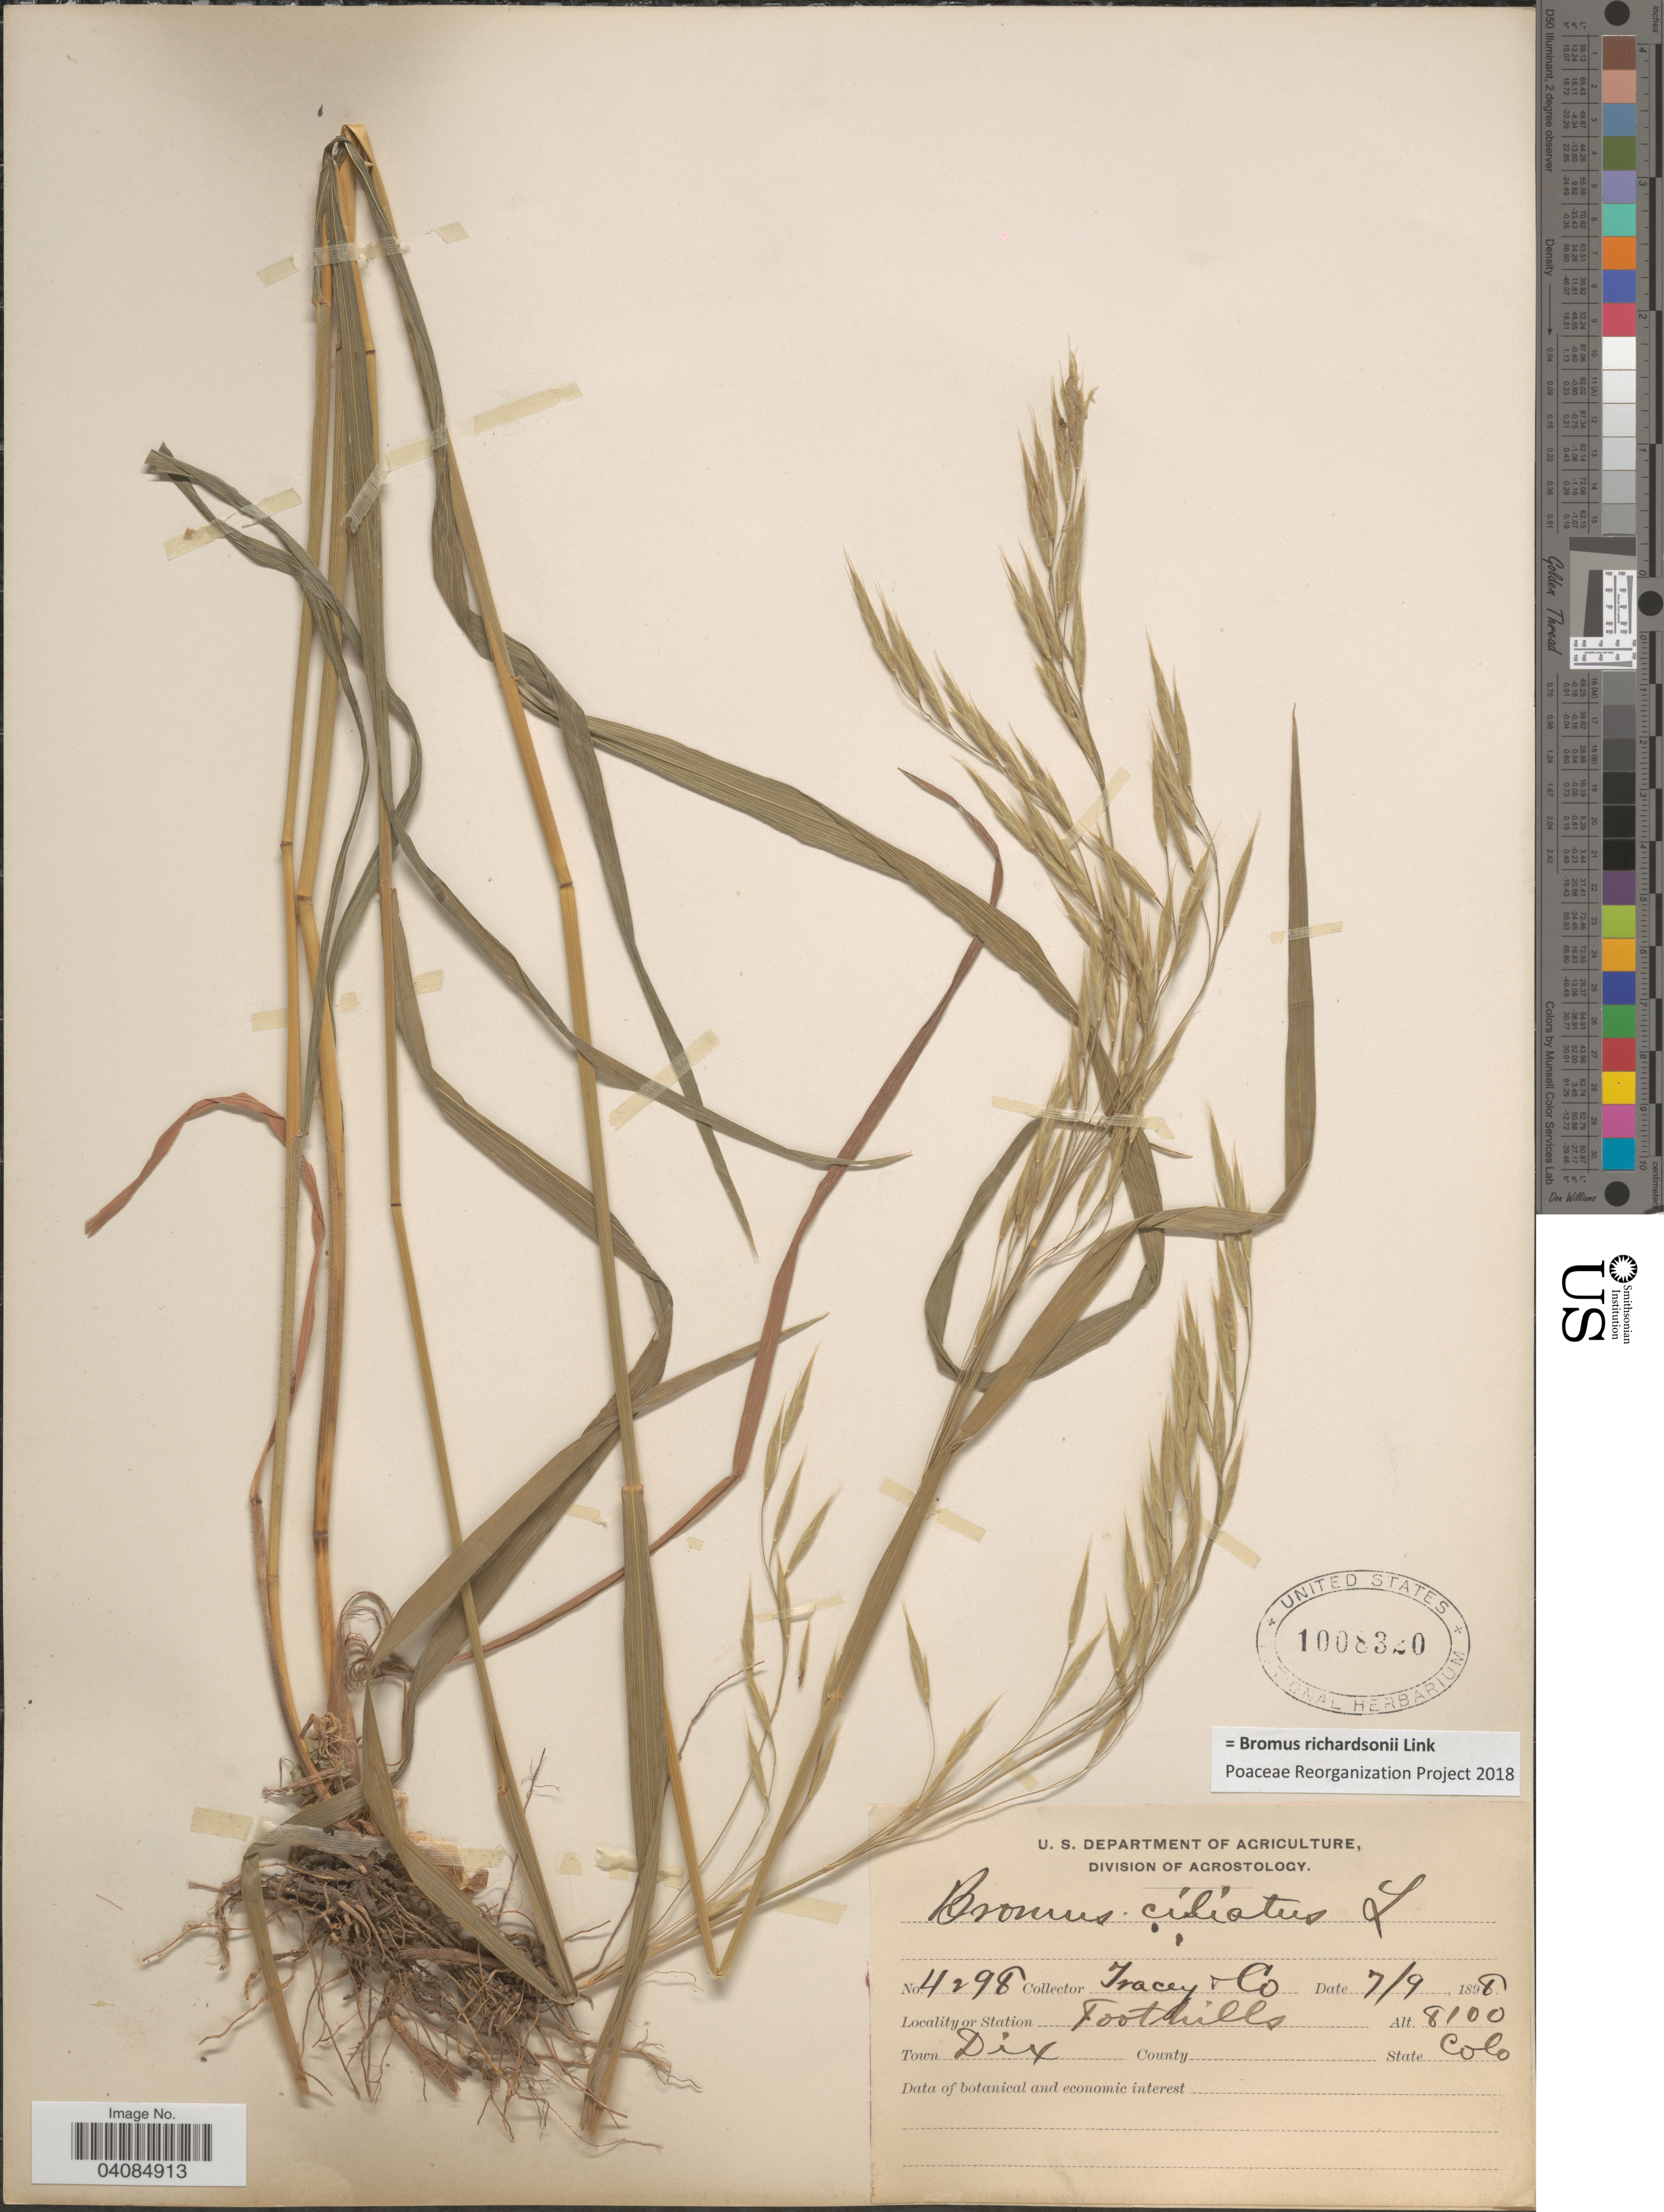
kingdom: Plantae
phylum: Tracheophyta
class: Liliopsida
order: Poales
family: Poaceae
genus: Bromus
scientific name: Bromus racemosus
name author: L.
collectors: Tracey & et al.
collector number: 4298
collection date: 1898-07-09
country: United States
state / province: Colorado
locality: Foothills. Town Dix.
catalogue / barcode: US 1008320